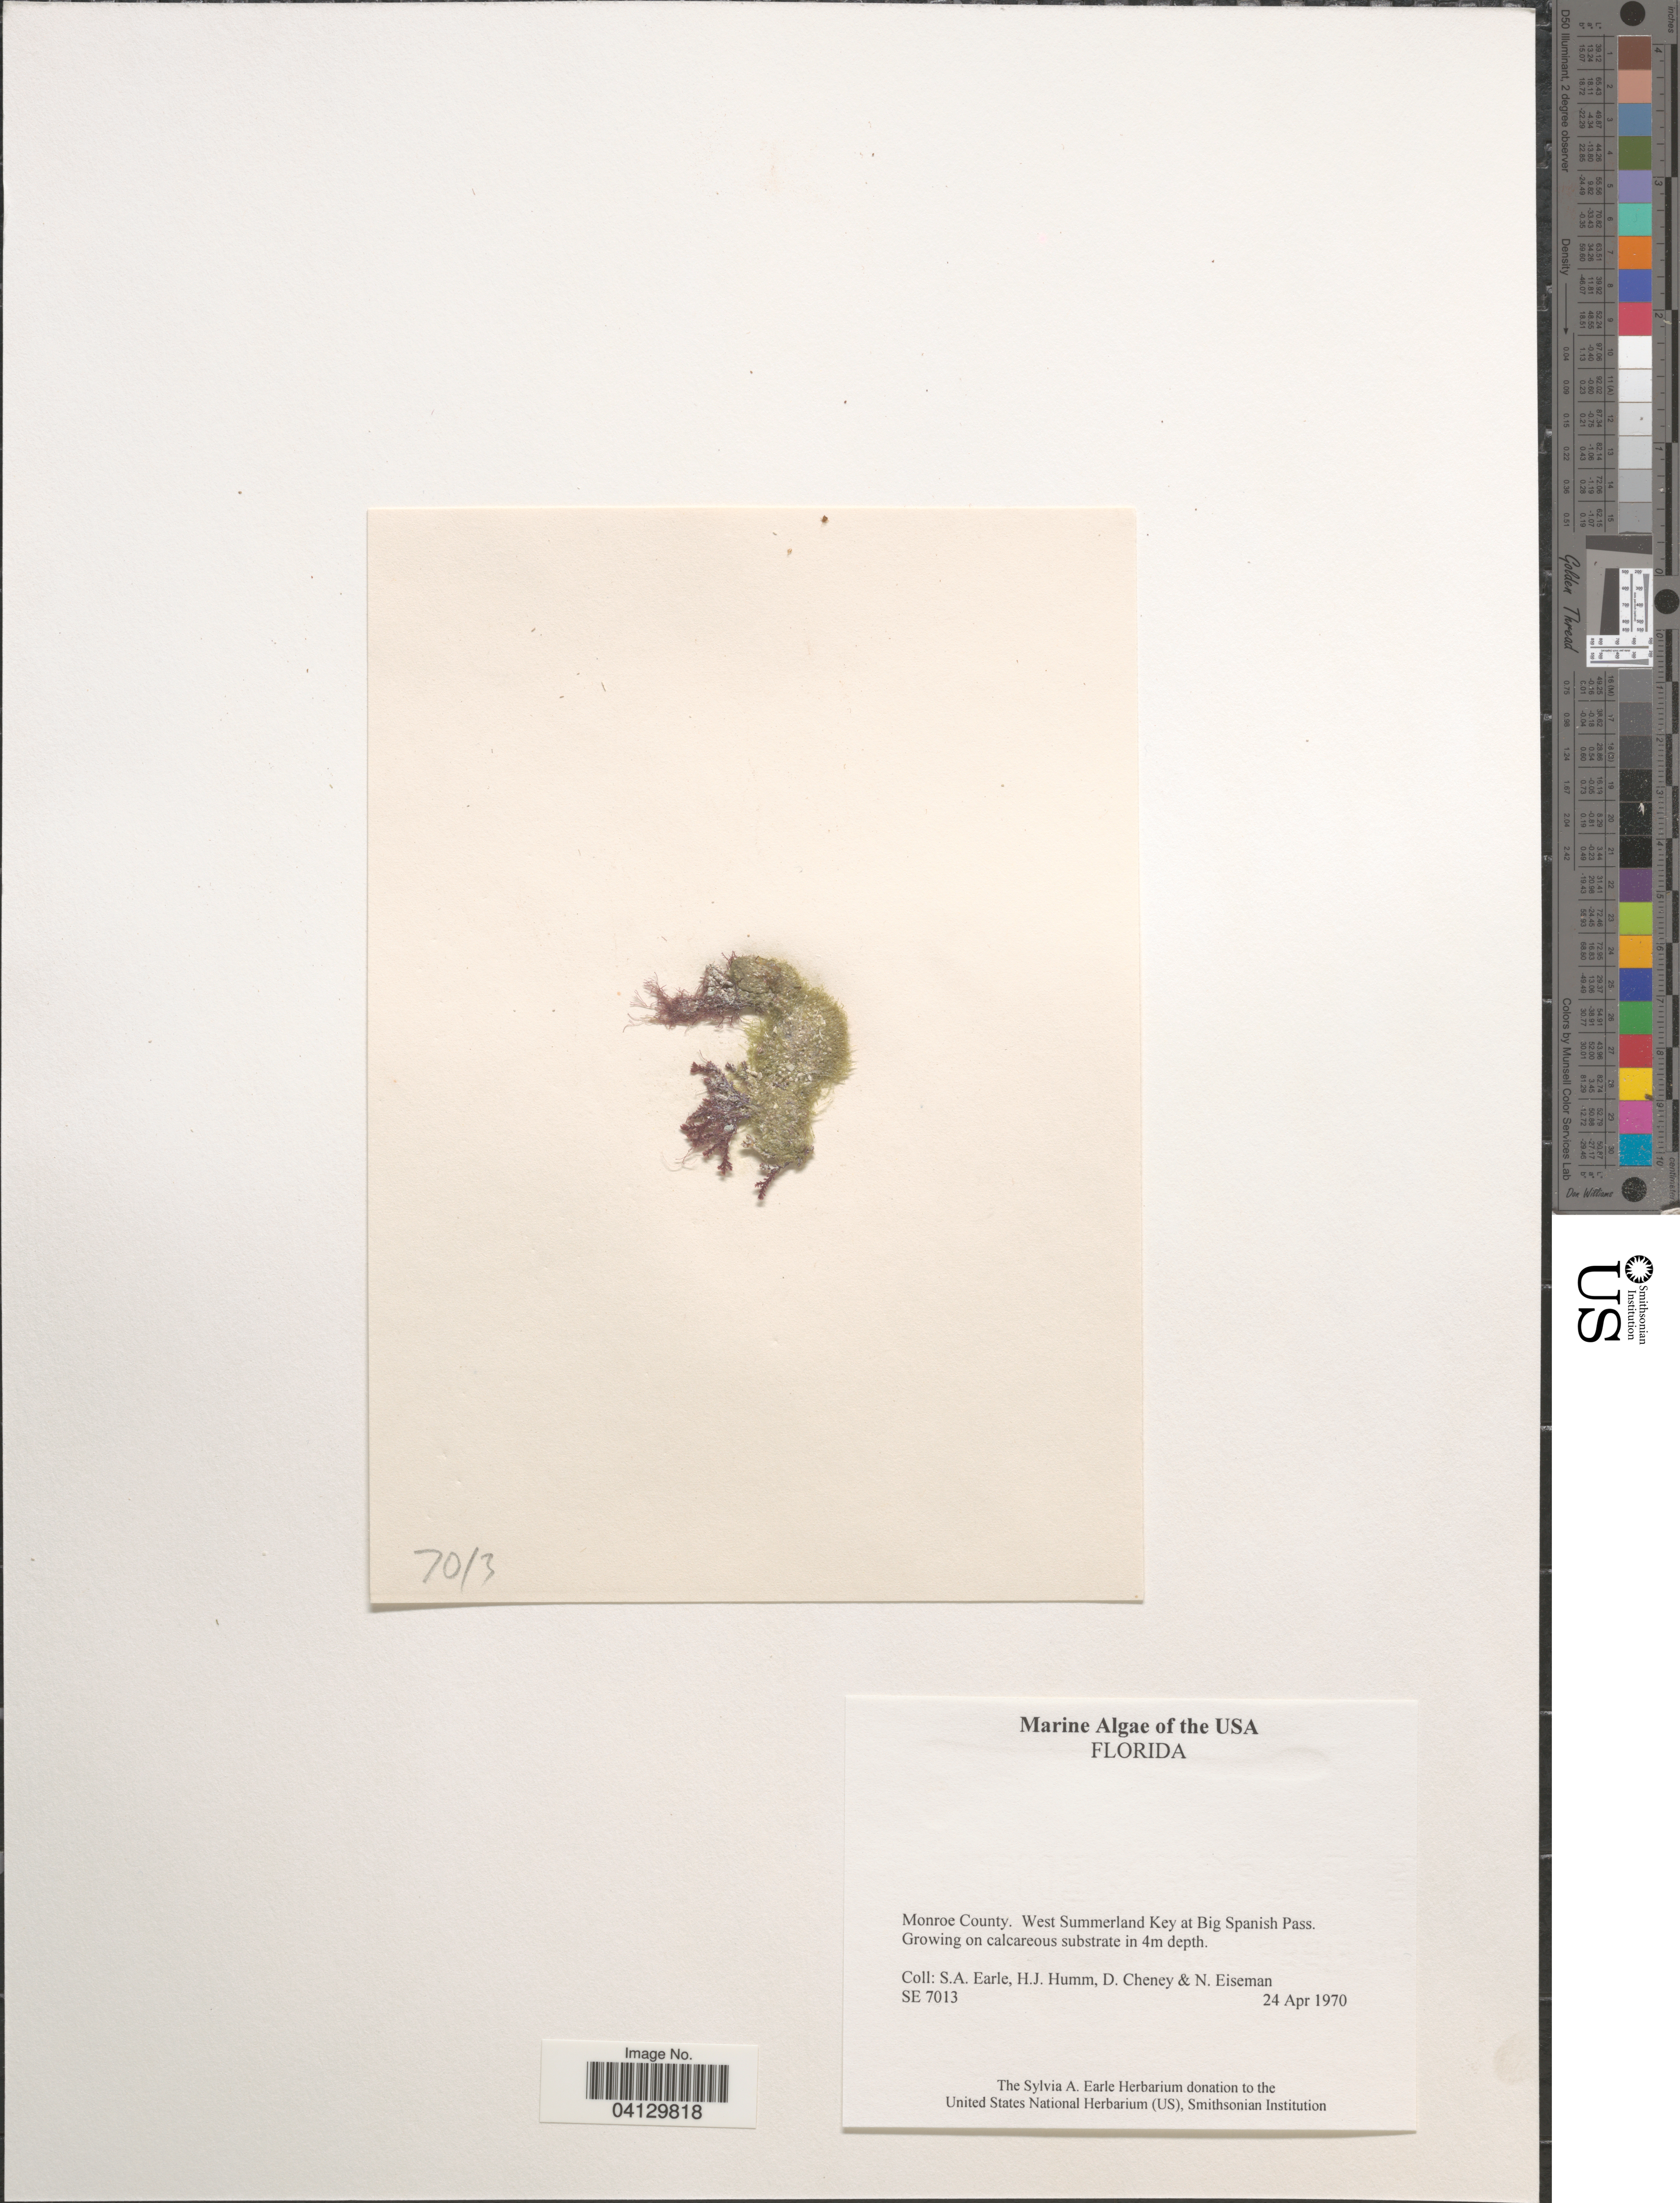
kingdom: Plantae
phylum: Rhodophyta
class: Florideophyceae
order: Corallinales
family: Corallinaceae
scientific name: Crustose Coralline Algae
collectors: S. A. Earle, H. J. Humm, D. Cheney & N. J. Eiseman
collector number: SE7013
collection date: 1970-04-24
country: United States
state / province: Florida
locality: Monroe County. West Summerland Key at Big Spanish Pass.